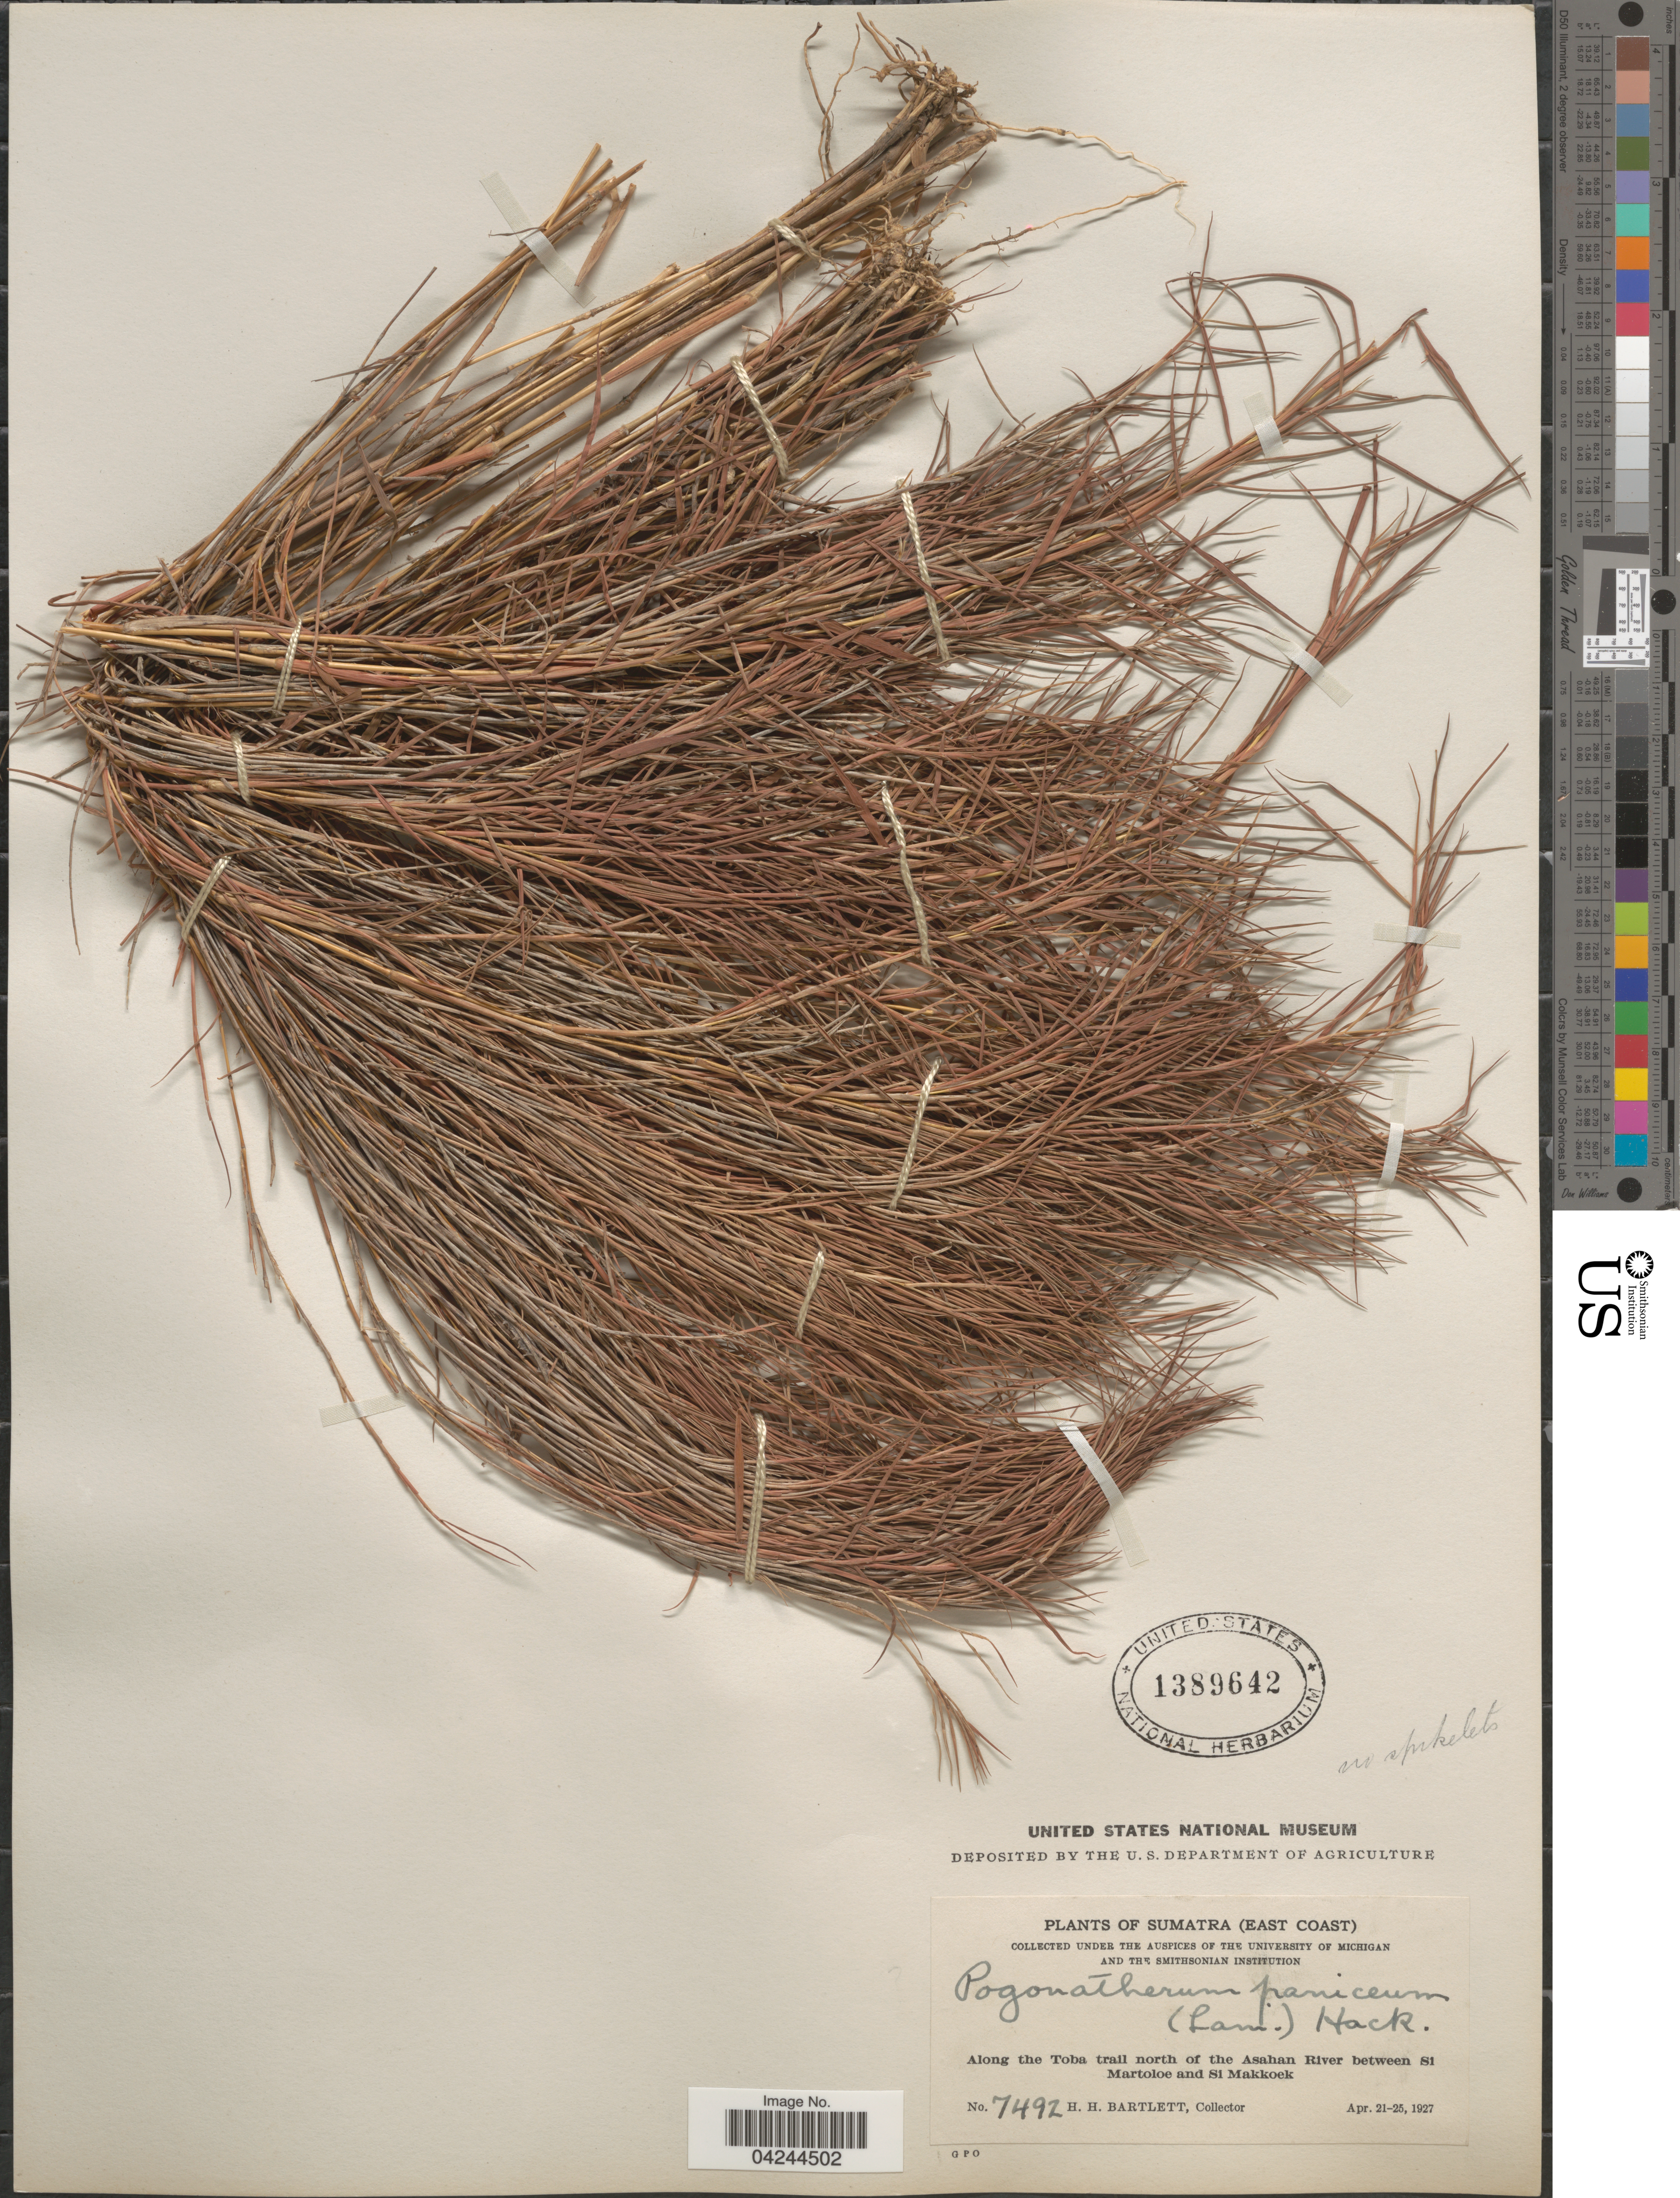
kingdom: Plantae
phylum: Tracheophyta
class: Liliopsida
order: Poales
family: Poaceae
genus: Pogonatherum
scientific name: Pogonatherum crinitum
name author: (Thunb.) Kunth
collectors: H. H. Bartlett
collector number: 7492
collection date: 1927-04-21/1927-04-25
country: Indonesia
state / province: Sumatra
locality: (East Coast). Along the Toba trail north of the Asahan River between Si Martoloe and Si Makkoek.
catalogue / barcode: US 1389642